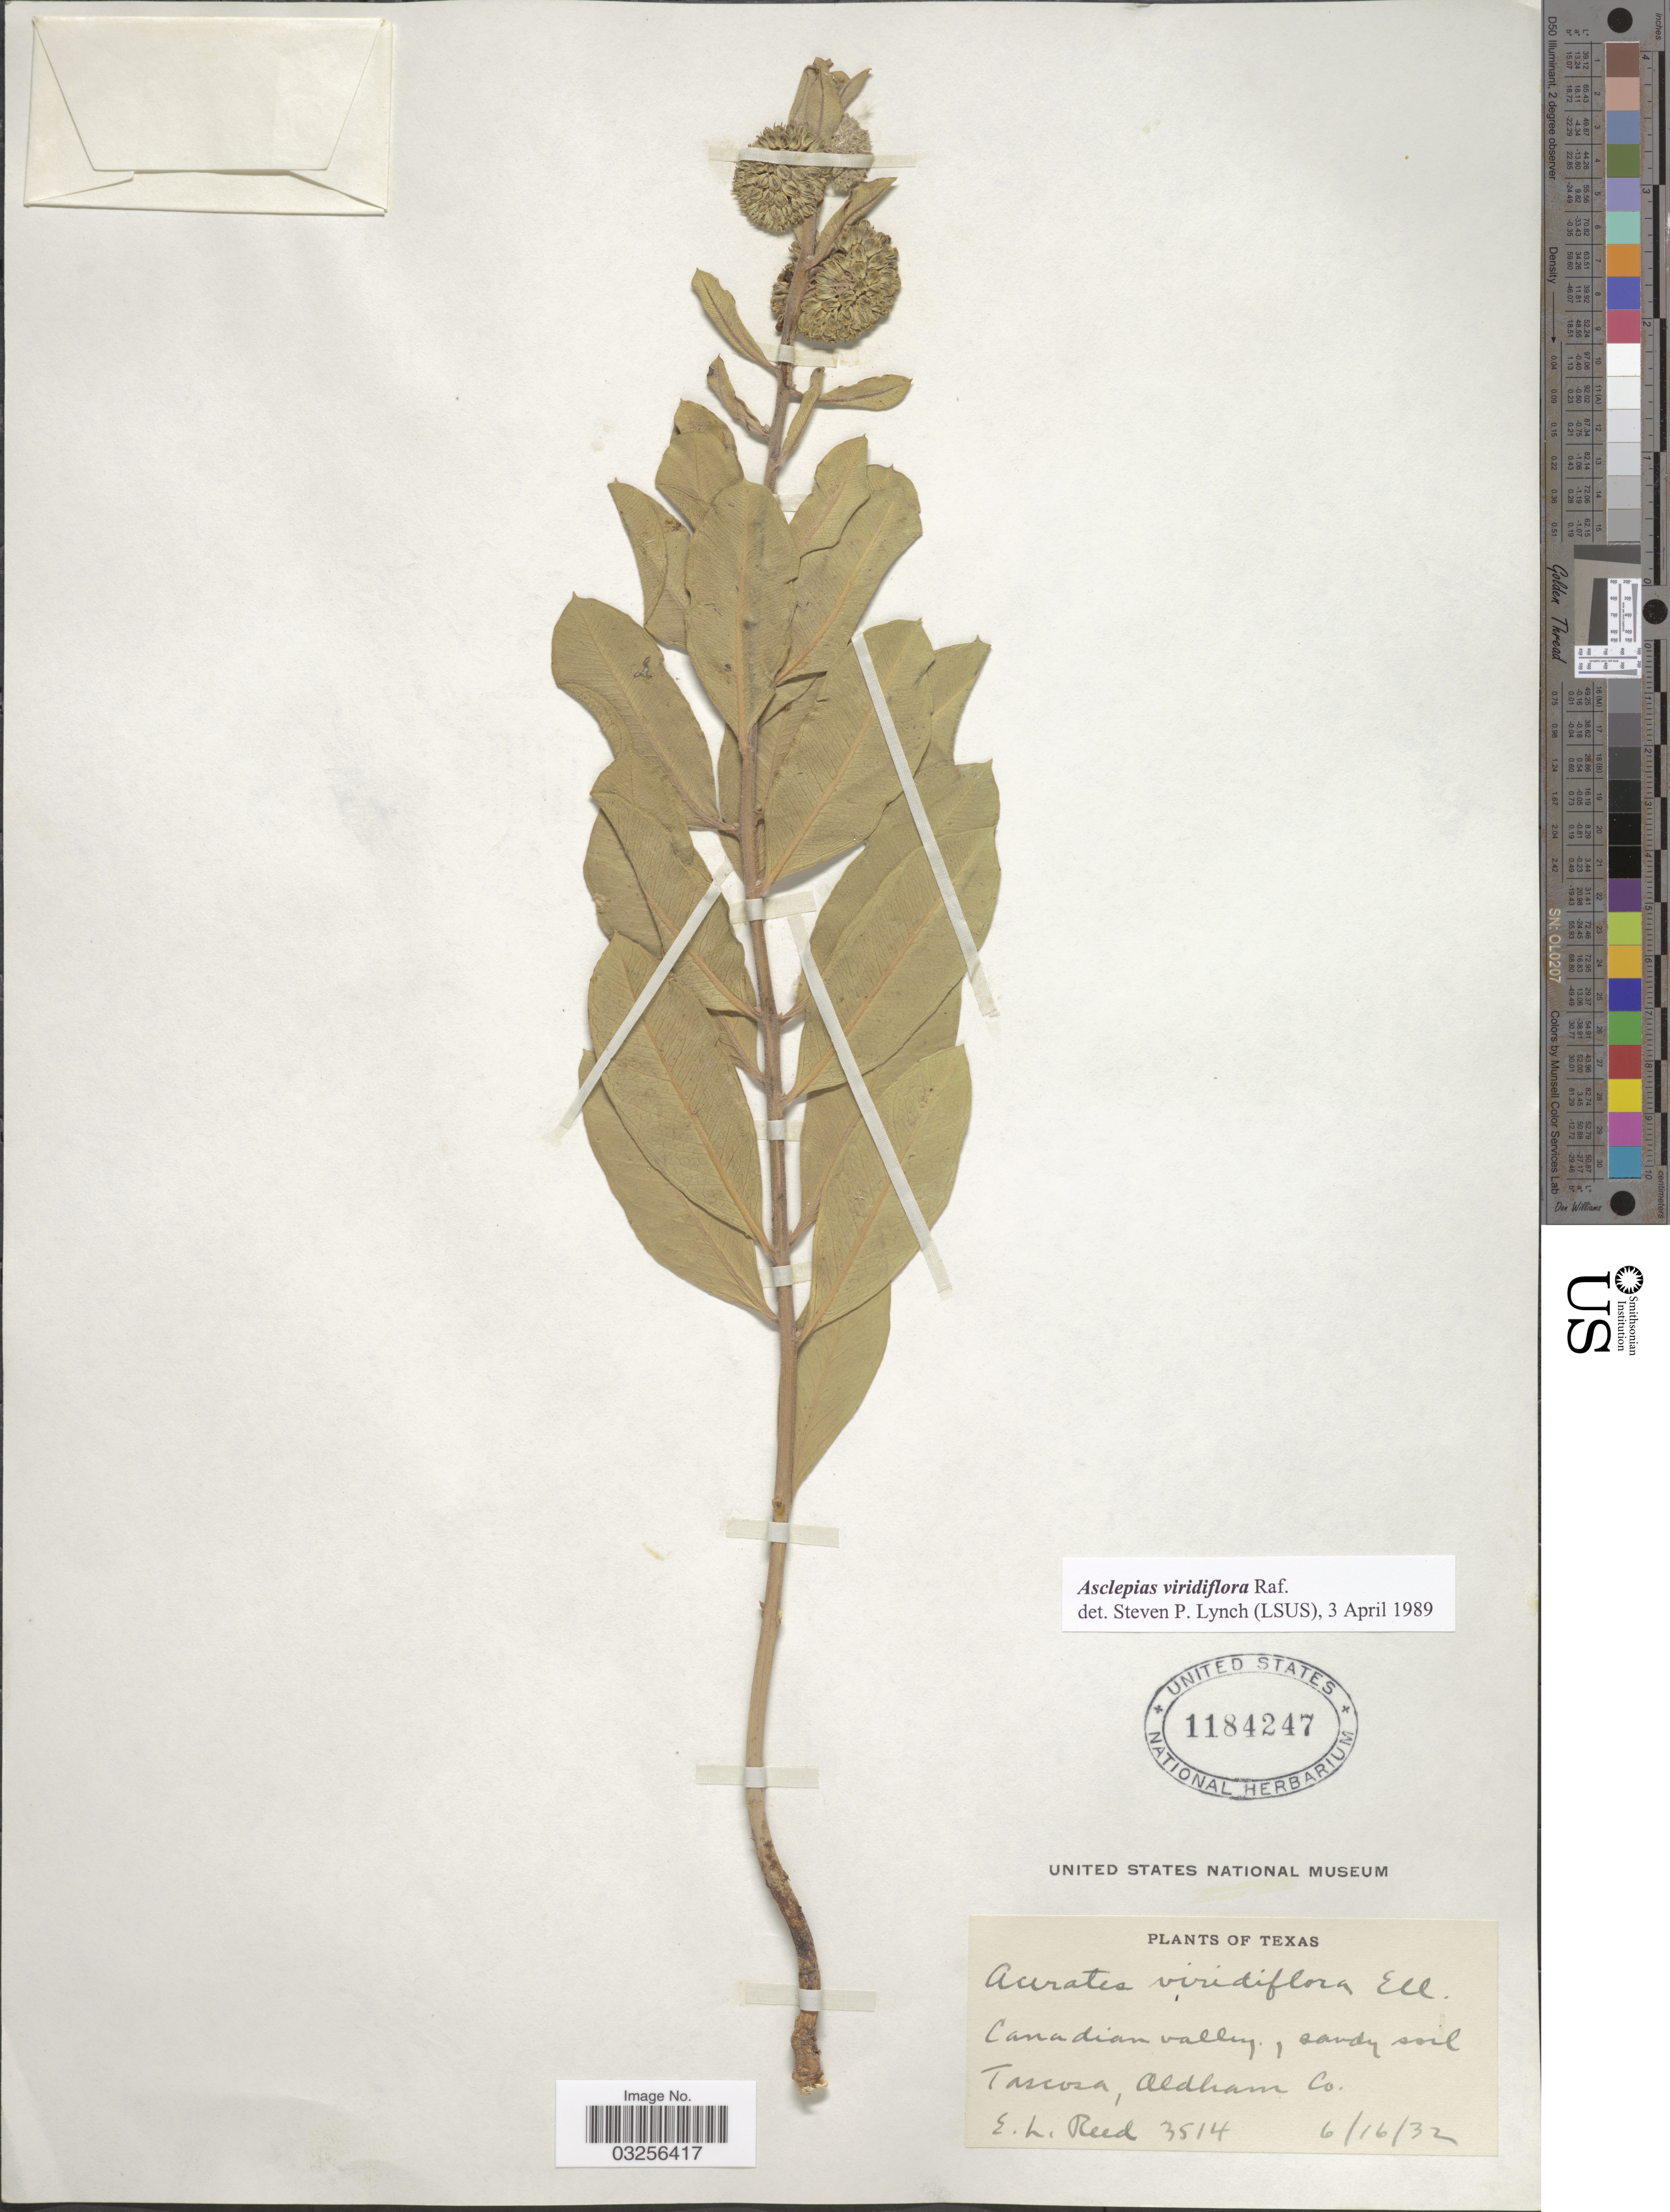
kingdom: Plantae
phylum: Tracheophyta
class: Magnoliopsida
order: Gentianales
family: Apocynaceae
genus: Asclepias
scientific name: Asclepias viridiflora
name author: Raf.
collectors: E. Reed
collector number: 3514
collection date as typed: Transcribed d/m/y: 16/6/32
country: United States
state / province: Texas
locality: Canadian valley, sandy soil Tascosa, Oldham Co.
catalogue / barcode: US 1184247